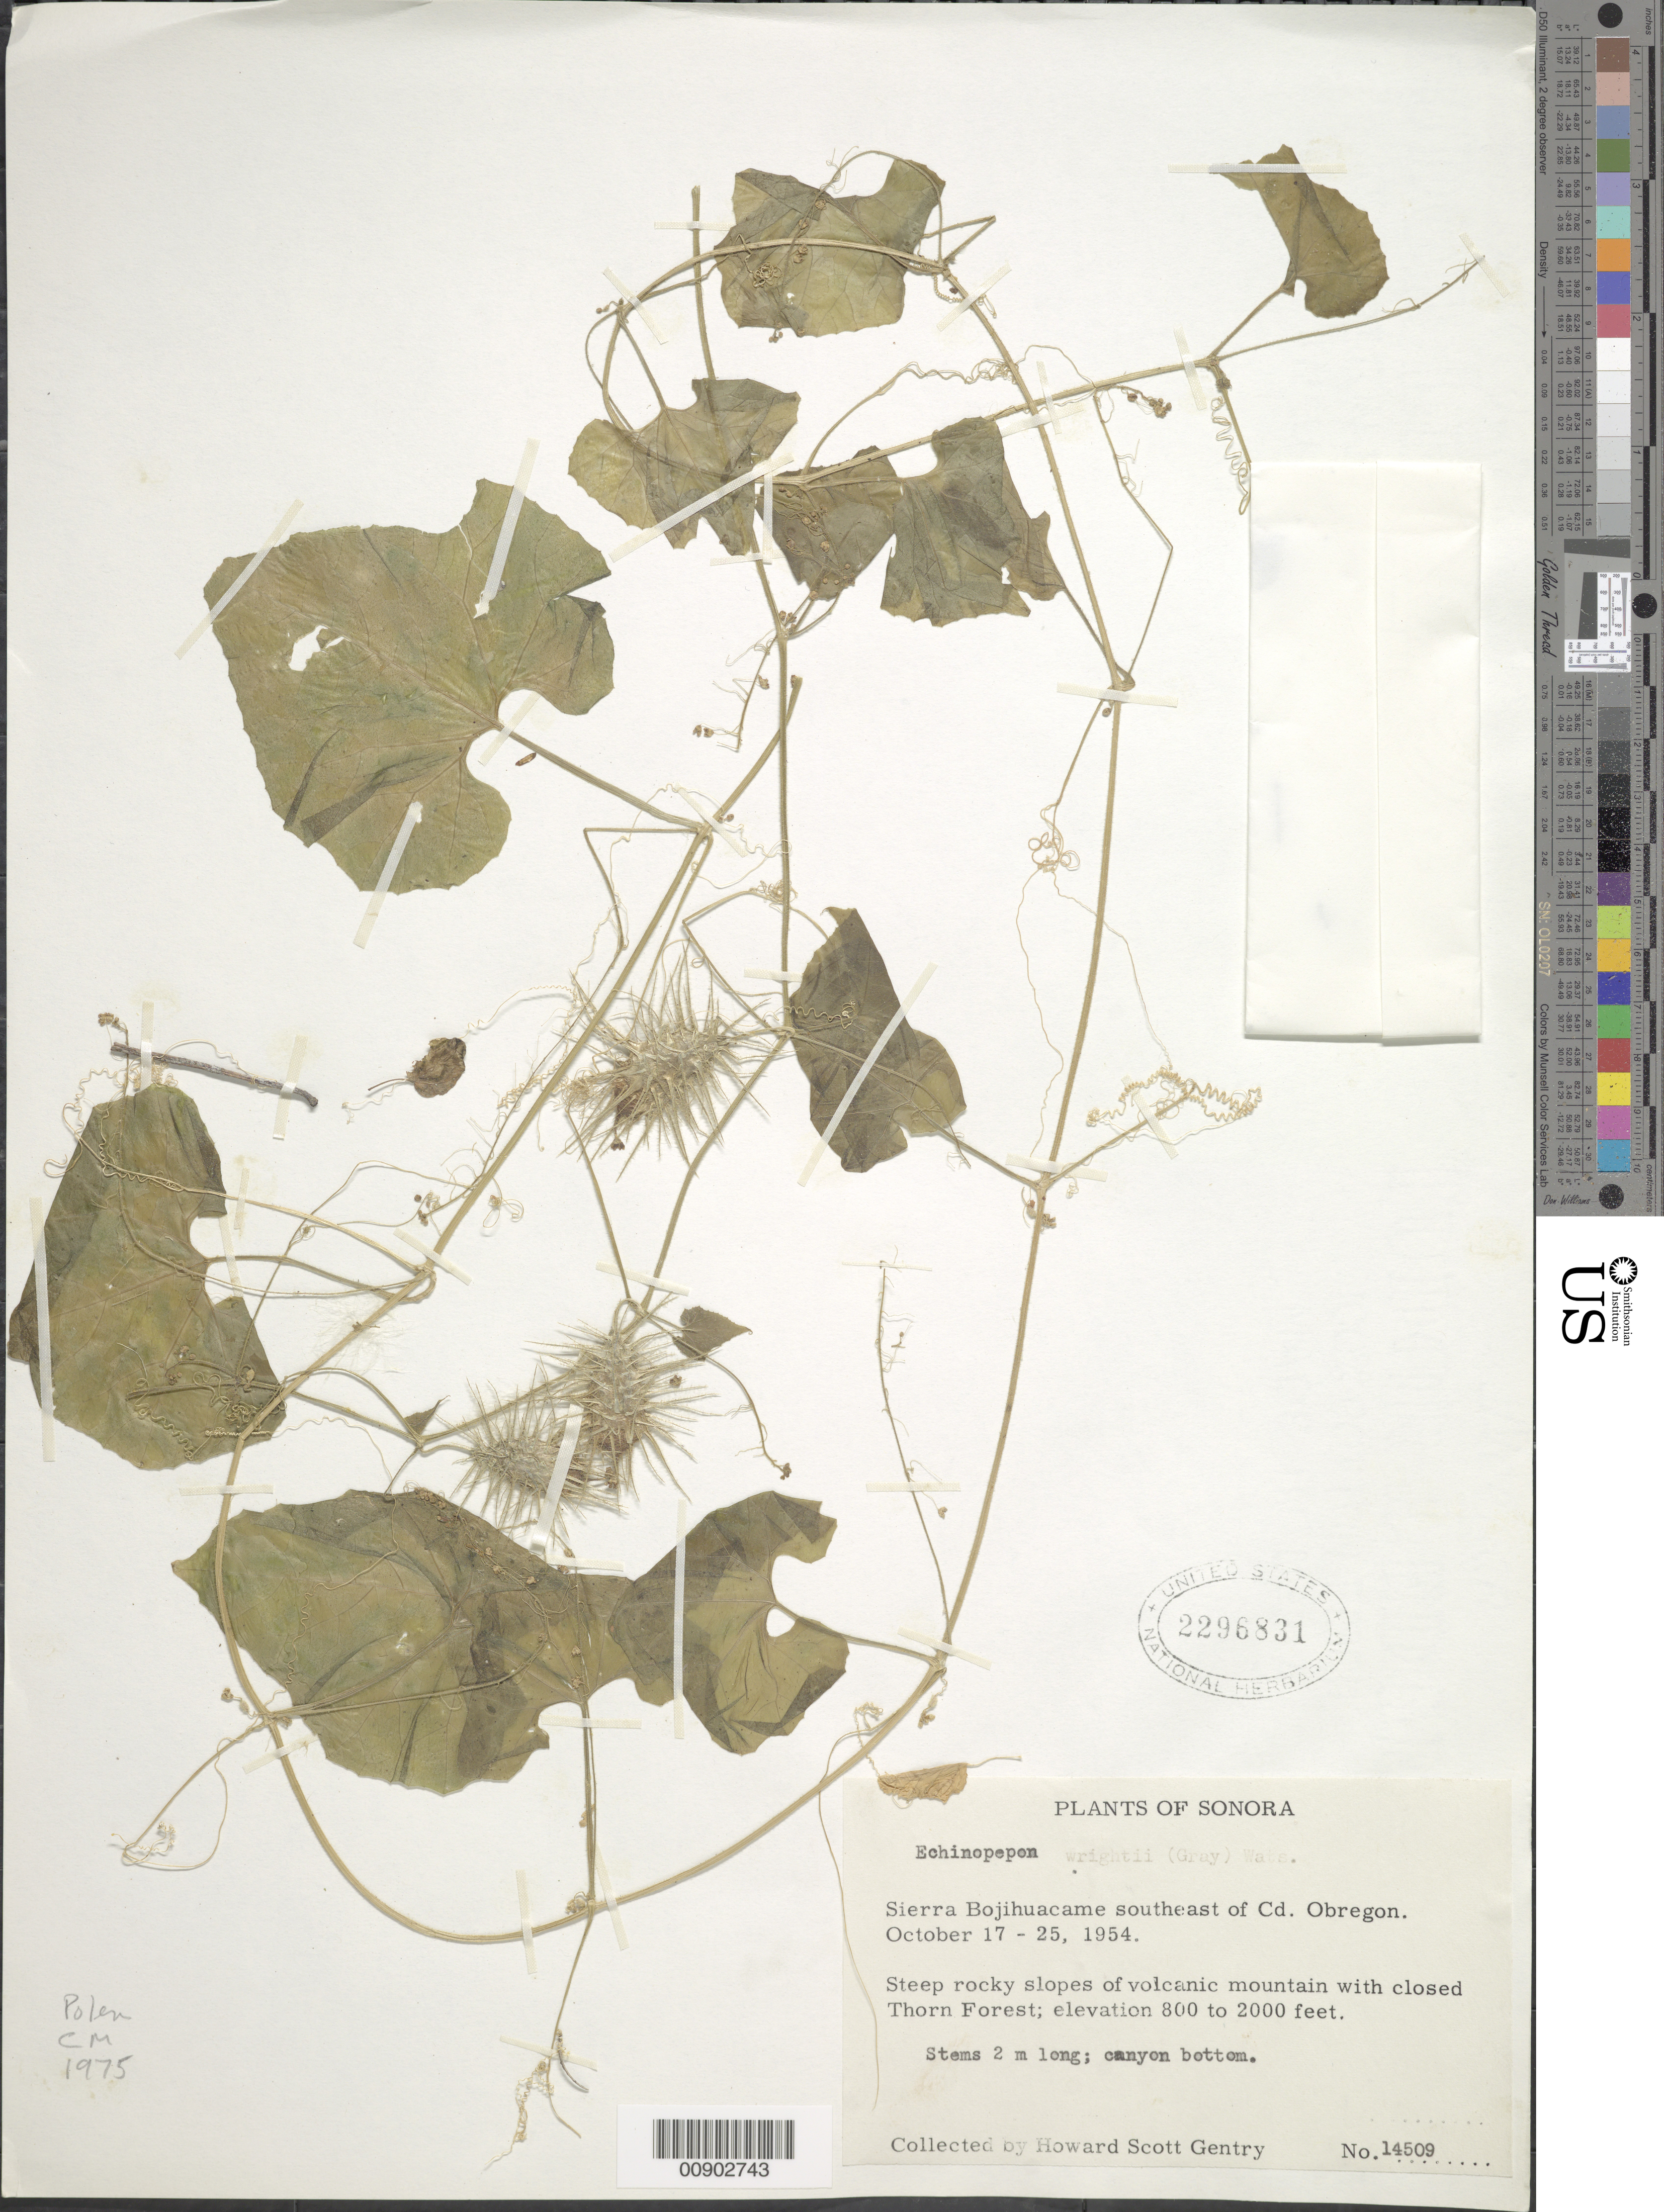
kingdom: Plantae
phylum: Tracheophyta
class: Magnoliopsida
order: Cucurbitales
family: Cucurbitaceae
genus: Echinopepon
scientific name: Echinopepon wrightii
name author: (A. Gray) S. Watson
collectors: H. S. Gentry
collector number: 14509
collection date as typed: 17 Oct 1954 to 25 Oct 1954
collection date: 1954-10-17/1954-10-25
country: Mexico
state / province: Sonora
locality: Sierra Bojihuacame southeast of Cd. Obregon.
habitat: Steep rocky slopes of volcanic mountain with closed Thorn Forest. Canyon bottom.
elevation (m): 244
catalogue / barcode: US 2296831